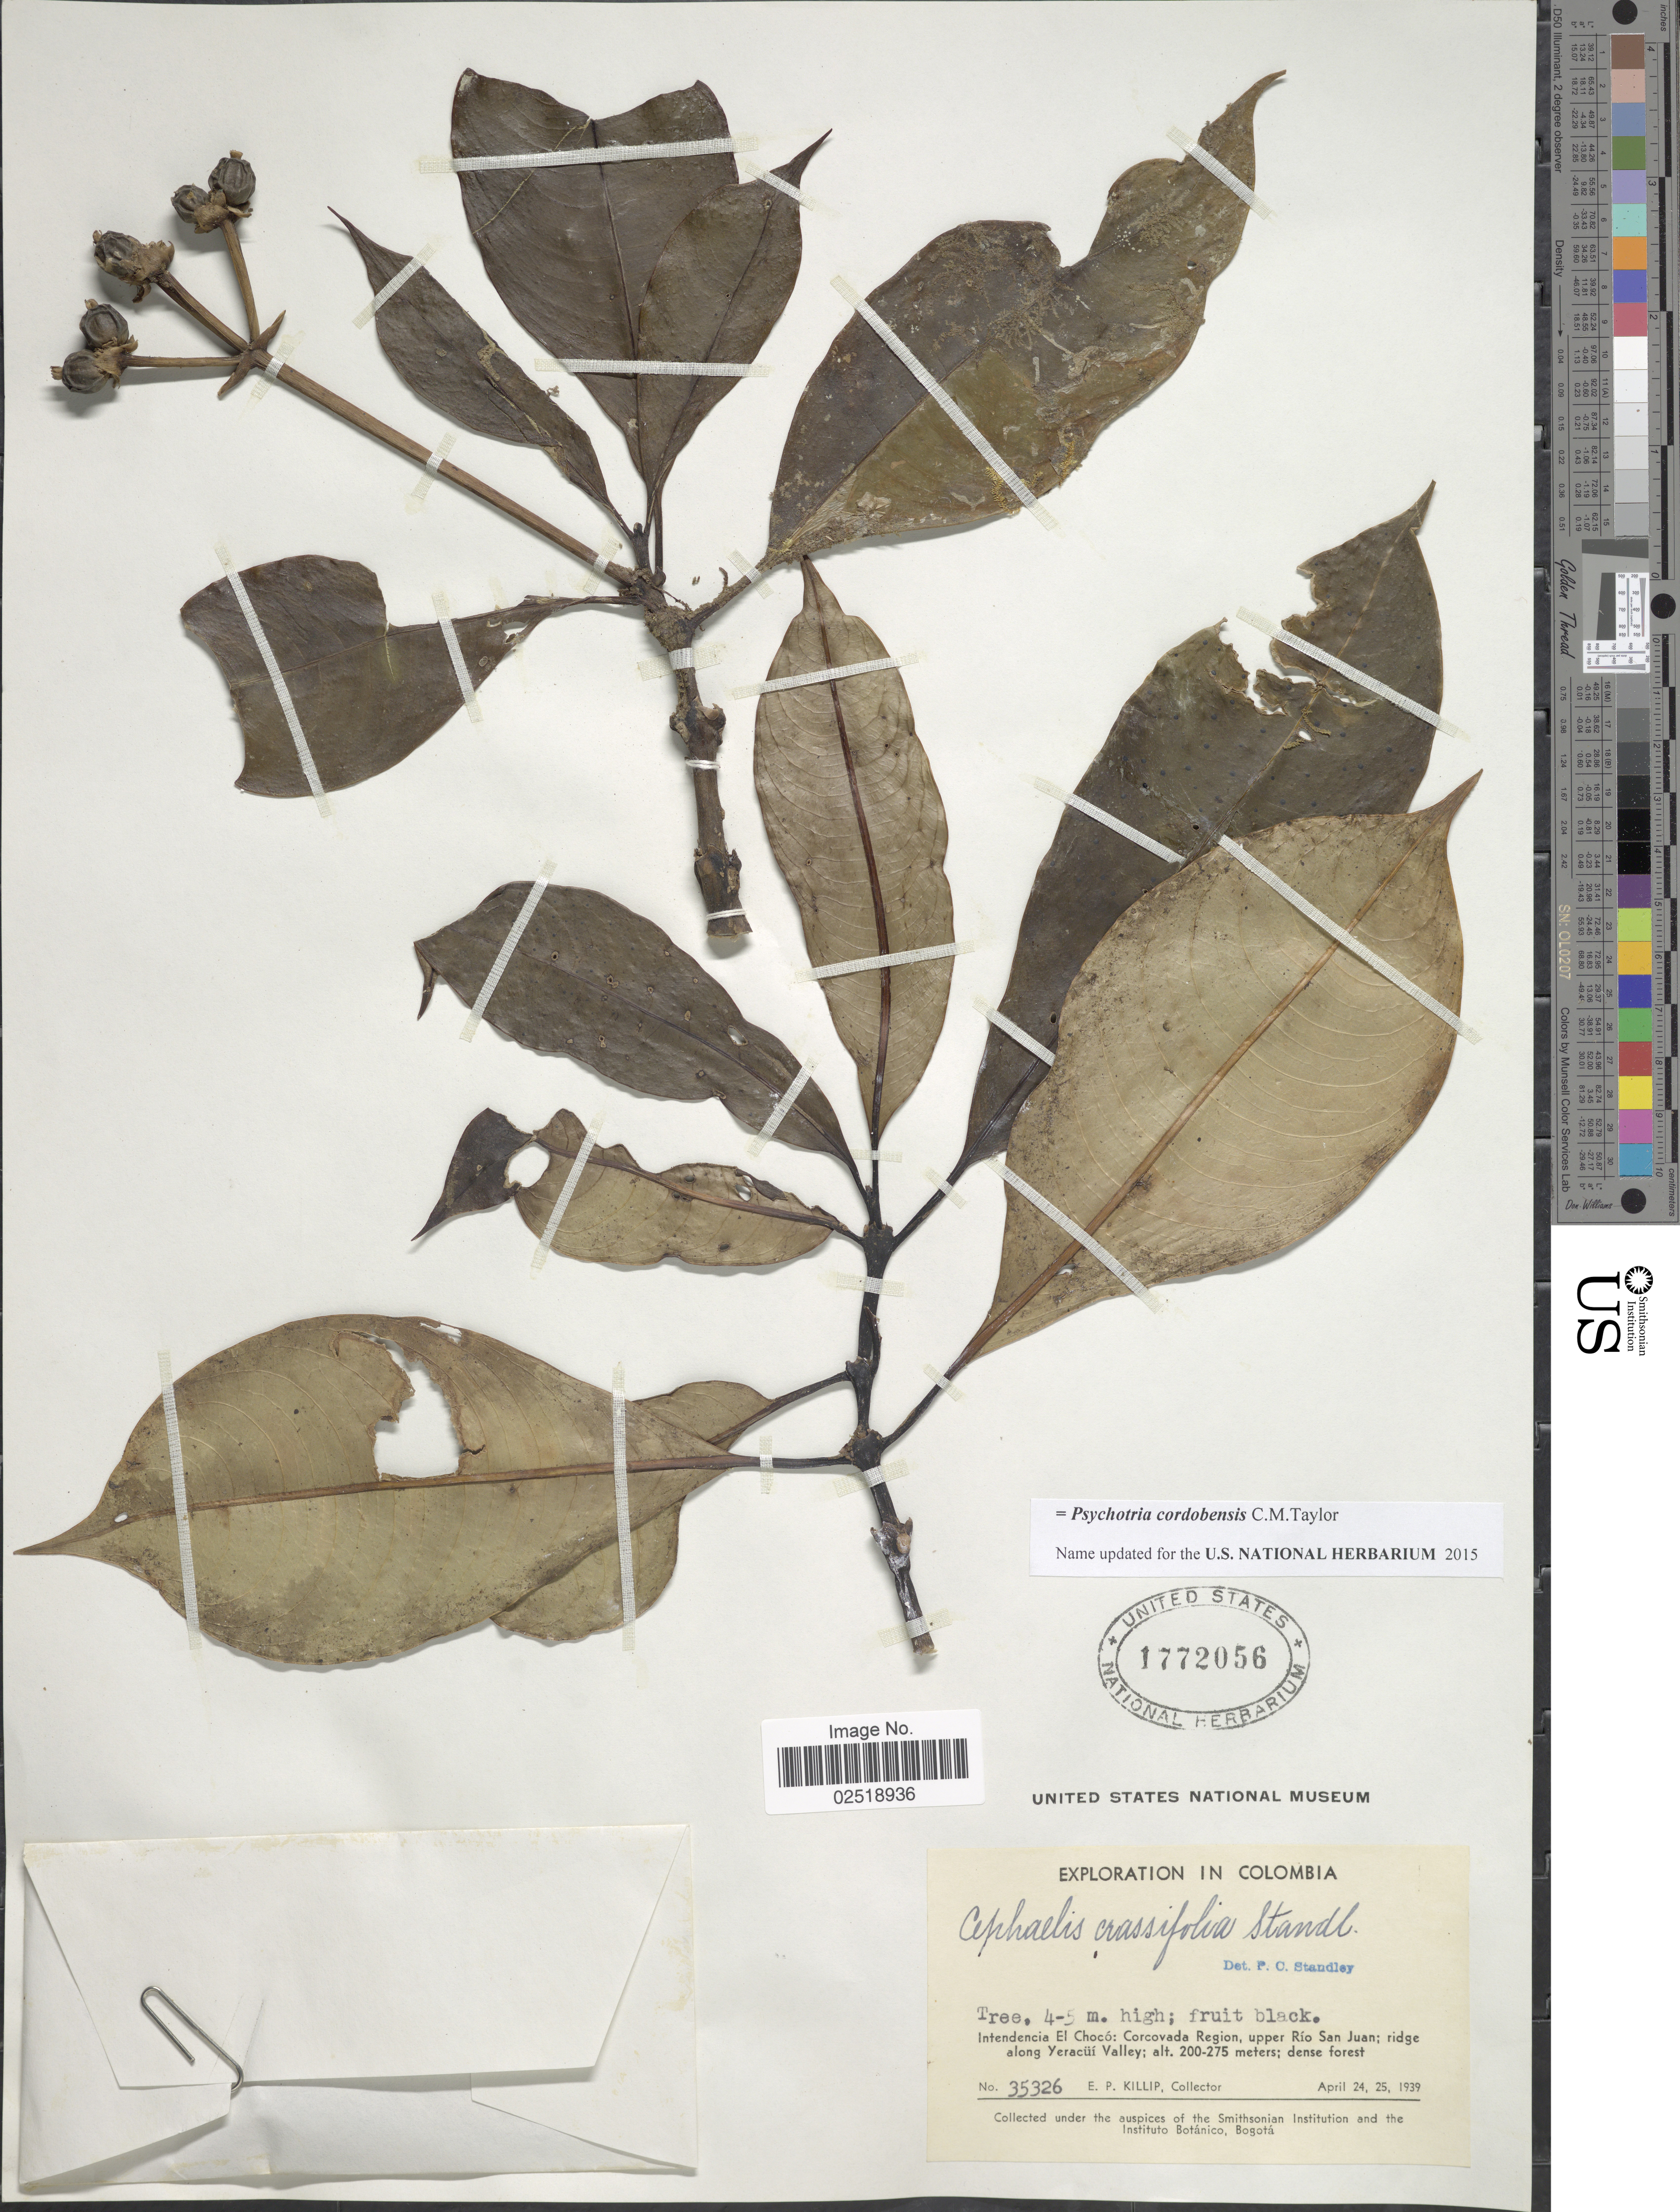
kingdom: Plantae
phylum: Tracheophyta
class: Magnoliopsida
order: Gentianales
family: Rubiaceae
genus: Psychotria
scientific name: Psychotria cordobensis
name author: C.M. Taylor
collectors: E. P. Killip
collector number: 35326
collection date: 1939-04-24/1939-04-25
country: Colombia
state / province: Chocó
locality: Intendencia El Chocó: Corcovada Region, upper Río San Juan; ridge along Yeracüi Valley; dense forest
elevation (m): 200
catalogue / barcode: US 1772056